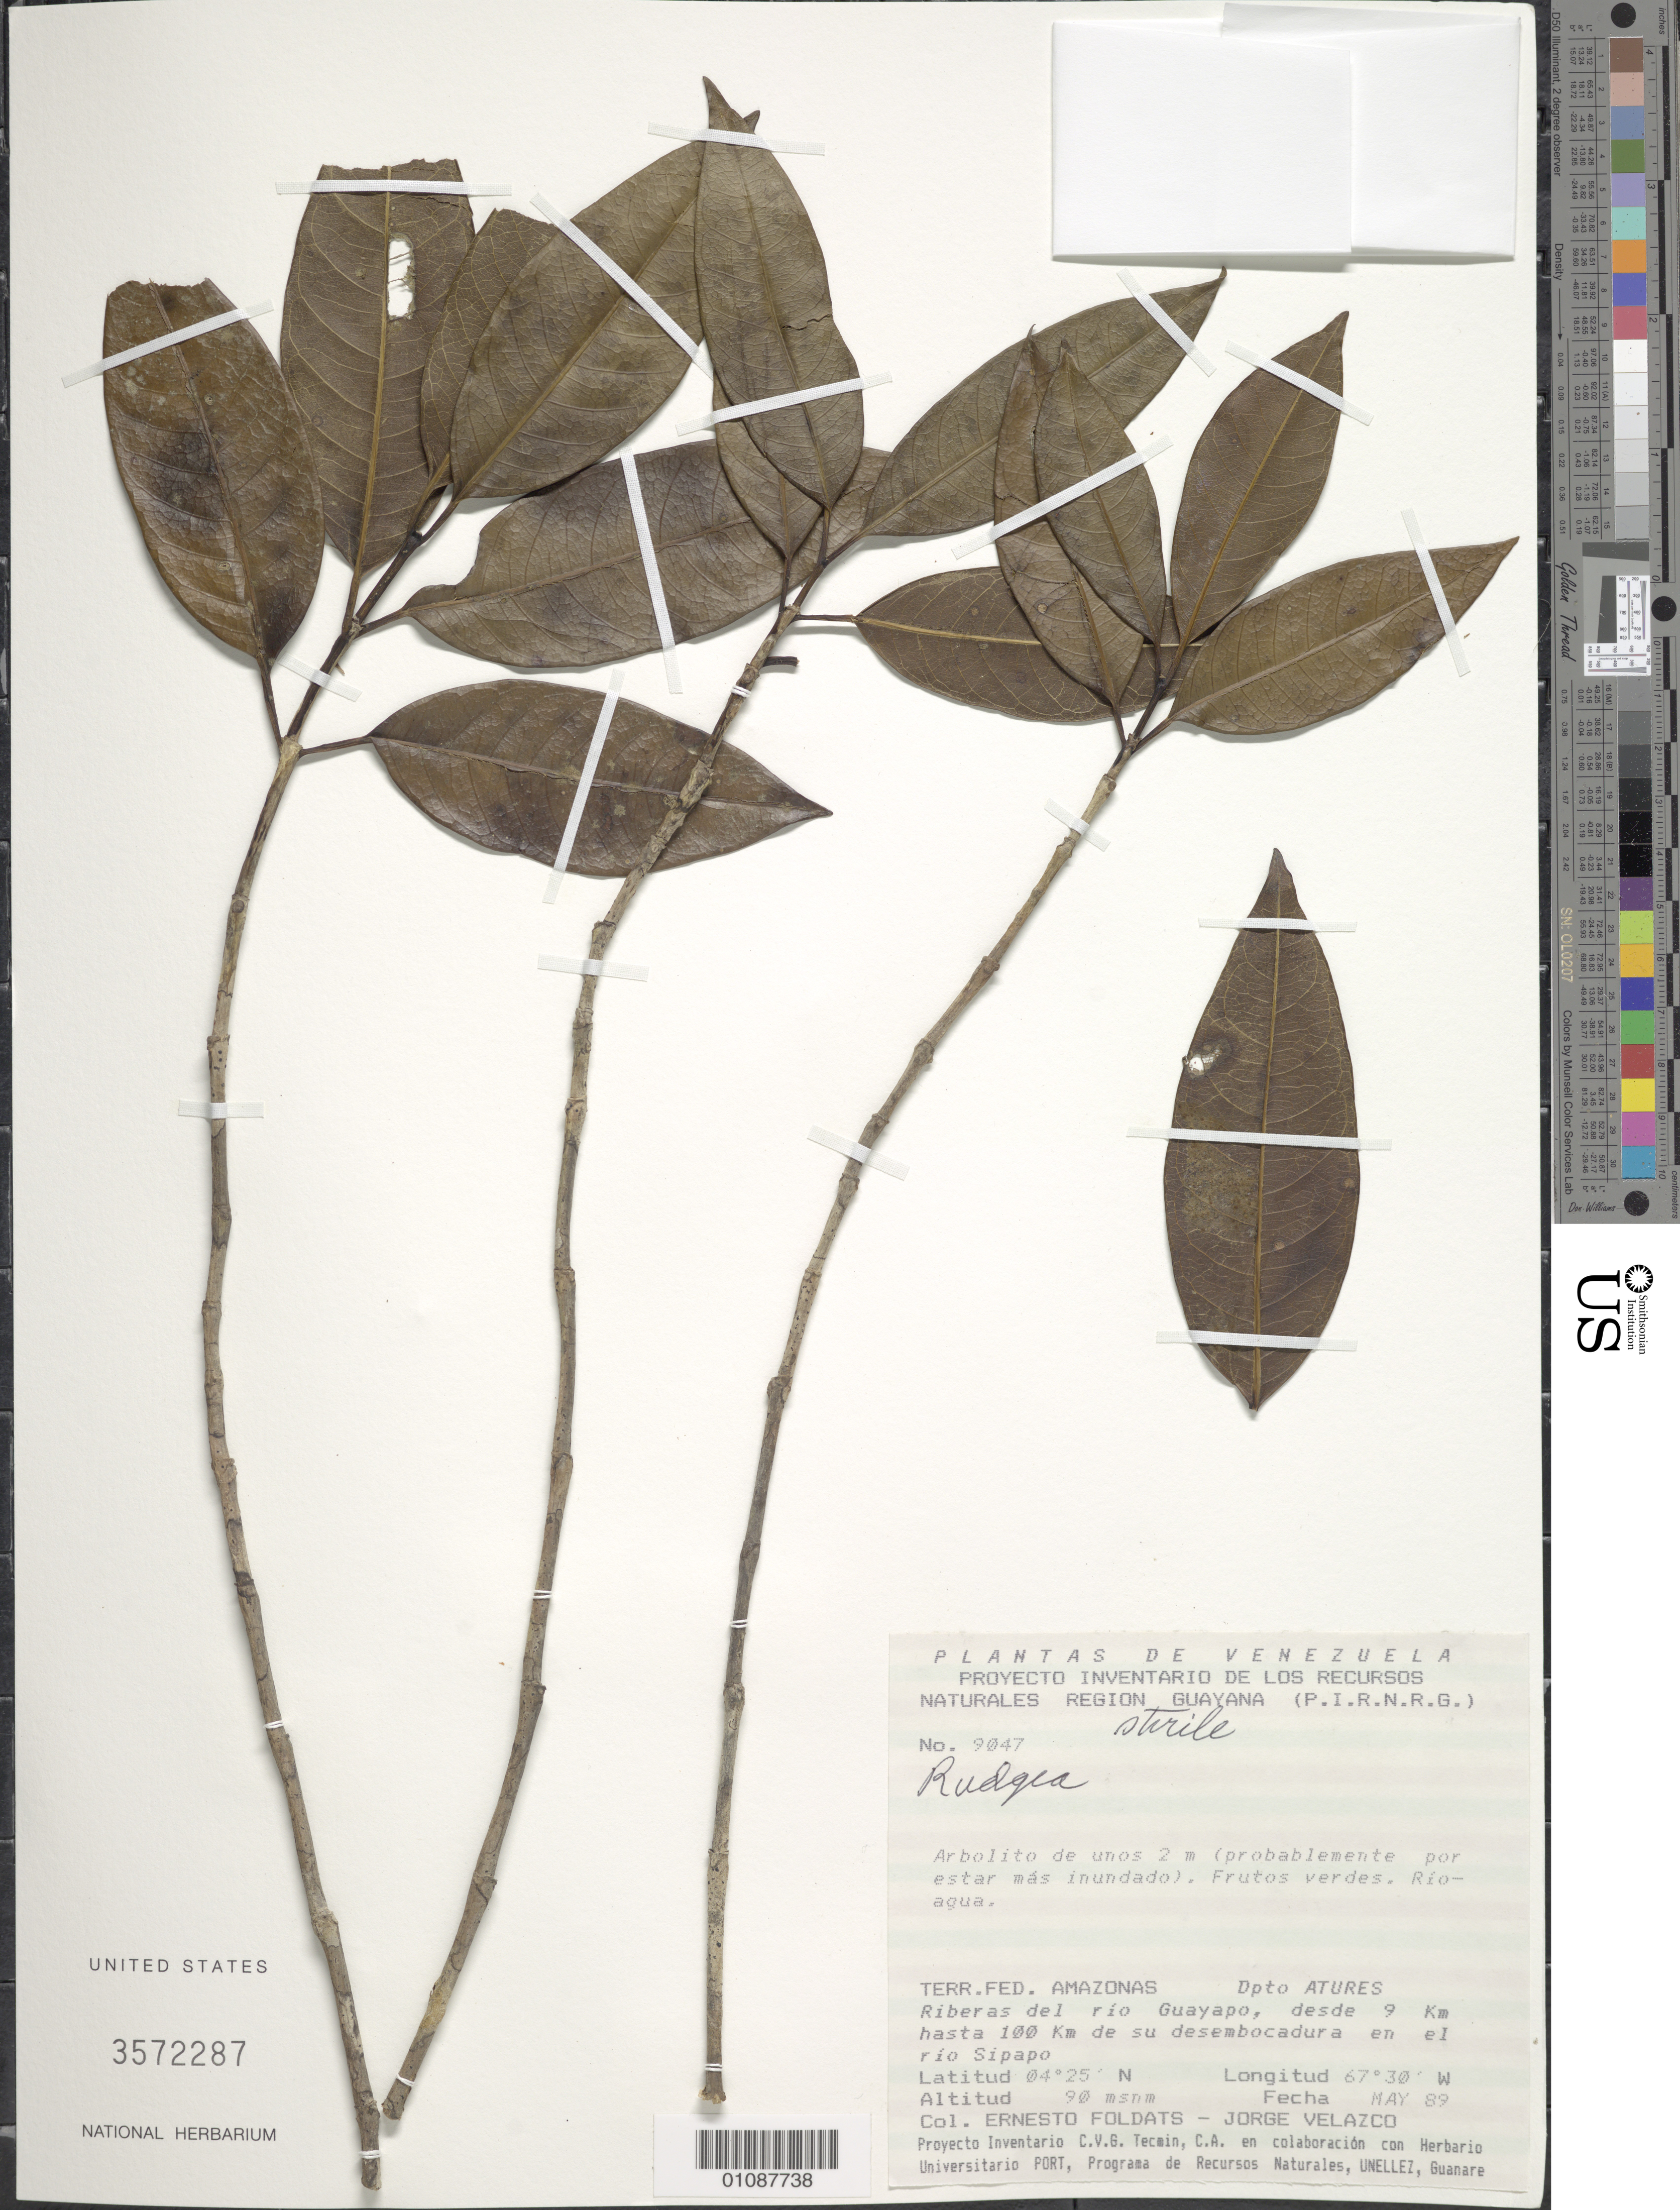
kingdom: Plantae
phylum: Tracheophyta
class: Magnoliopsida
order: Gentianales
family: Rubiaceae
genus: Rudgea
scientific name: Rudgea sp.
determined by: Kirkbride, J. H.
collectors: E. Foldats & J. Velazco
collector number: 9047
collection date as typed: May-89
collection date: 1989-05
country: Venezuela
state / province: Amazonas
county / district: Atures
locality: Río Guaypo, desde 8km hasta 100 km de su desembocadura en el rio Sipapo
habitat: Riberas del rio; rio-agua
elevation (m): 90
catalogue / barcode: US 3572287